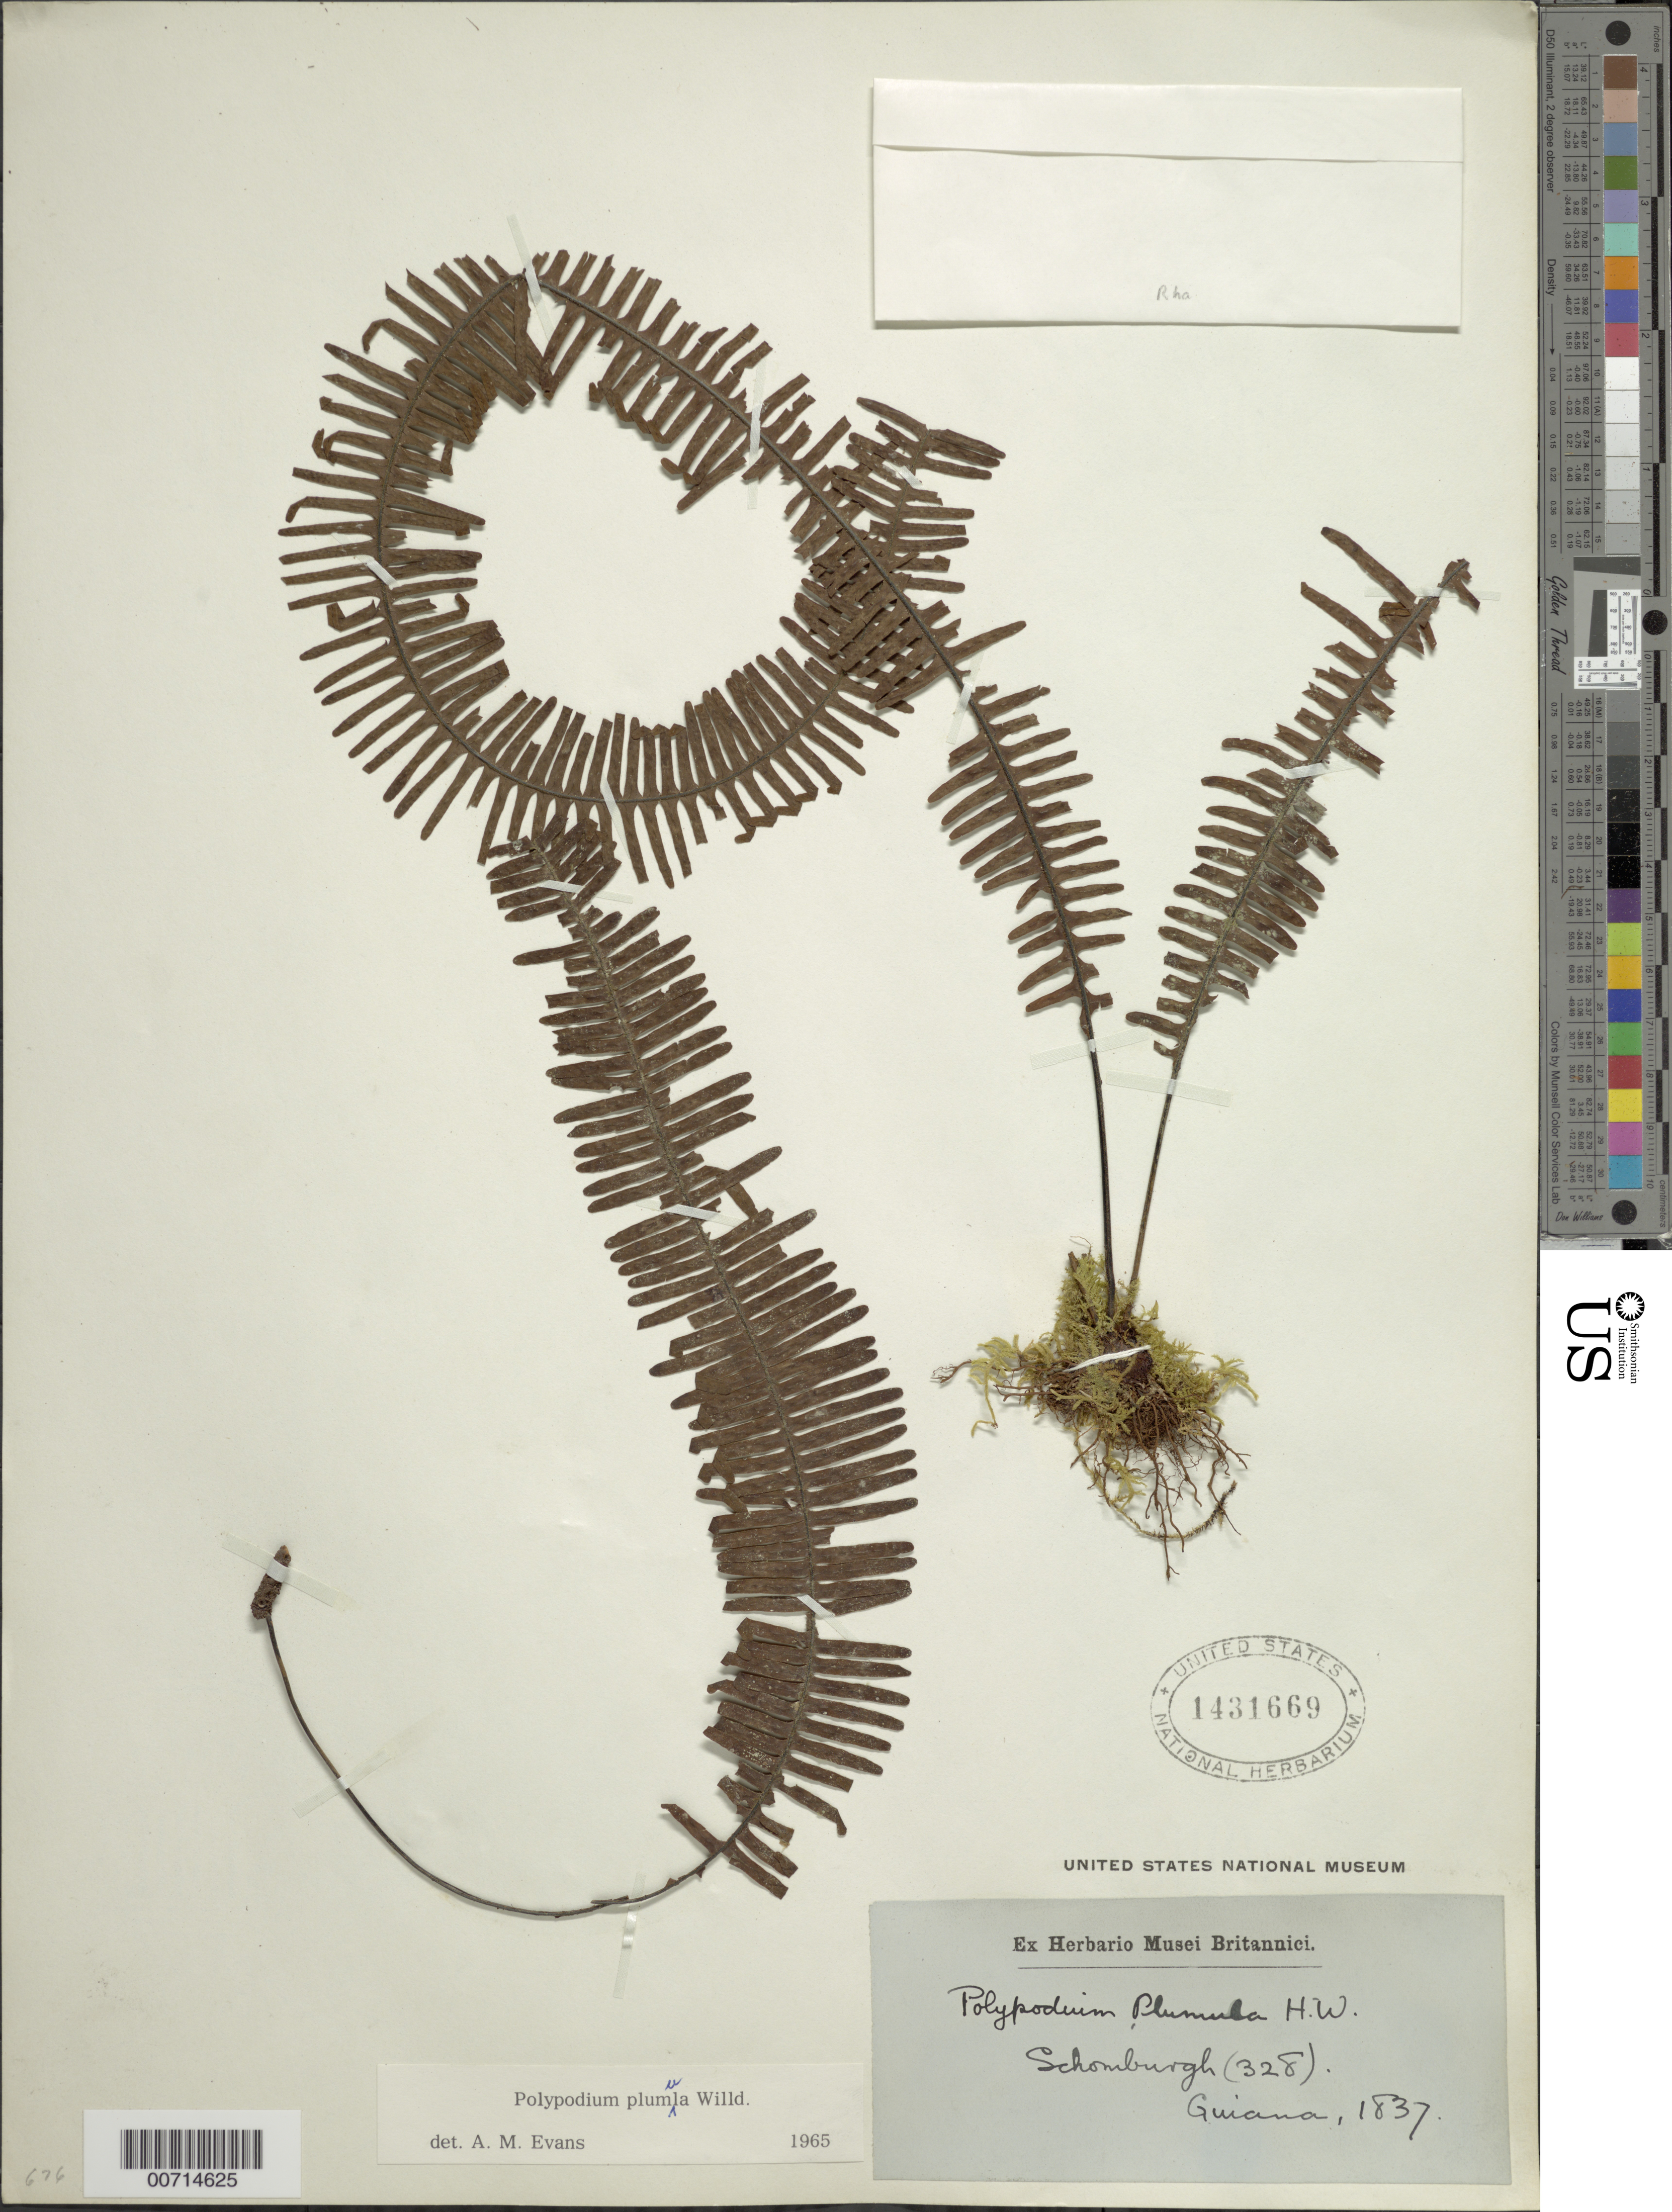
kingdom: Plantae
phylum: Tracheophyta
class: Polypodiopsida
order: Polypodiales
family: Polypodiaceae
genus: Pecluma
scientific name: Pecluma plumula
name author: (Humb. & Bonpl. ex Willd.) M.G. Price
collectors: R. H. Schomburgk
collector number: I 328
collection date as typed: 1837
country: Guyana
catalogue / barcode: US 1431669